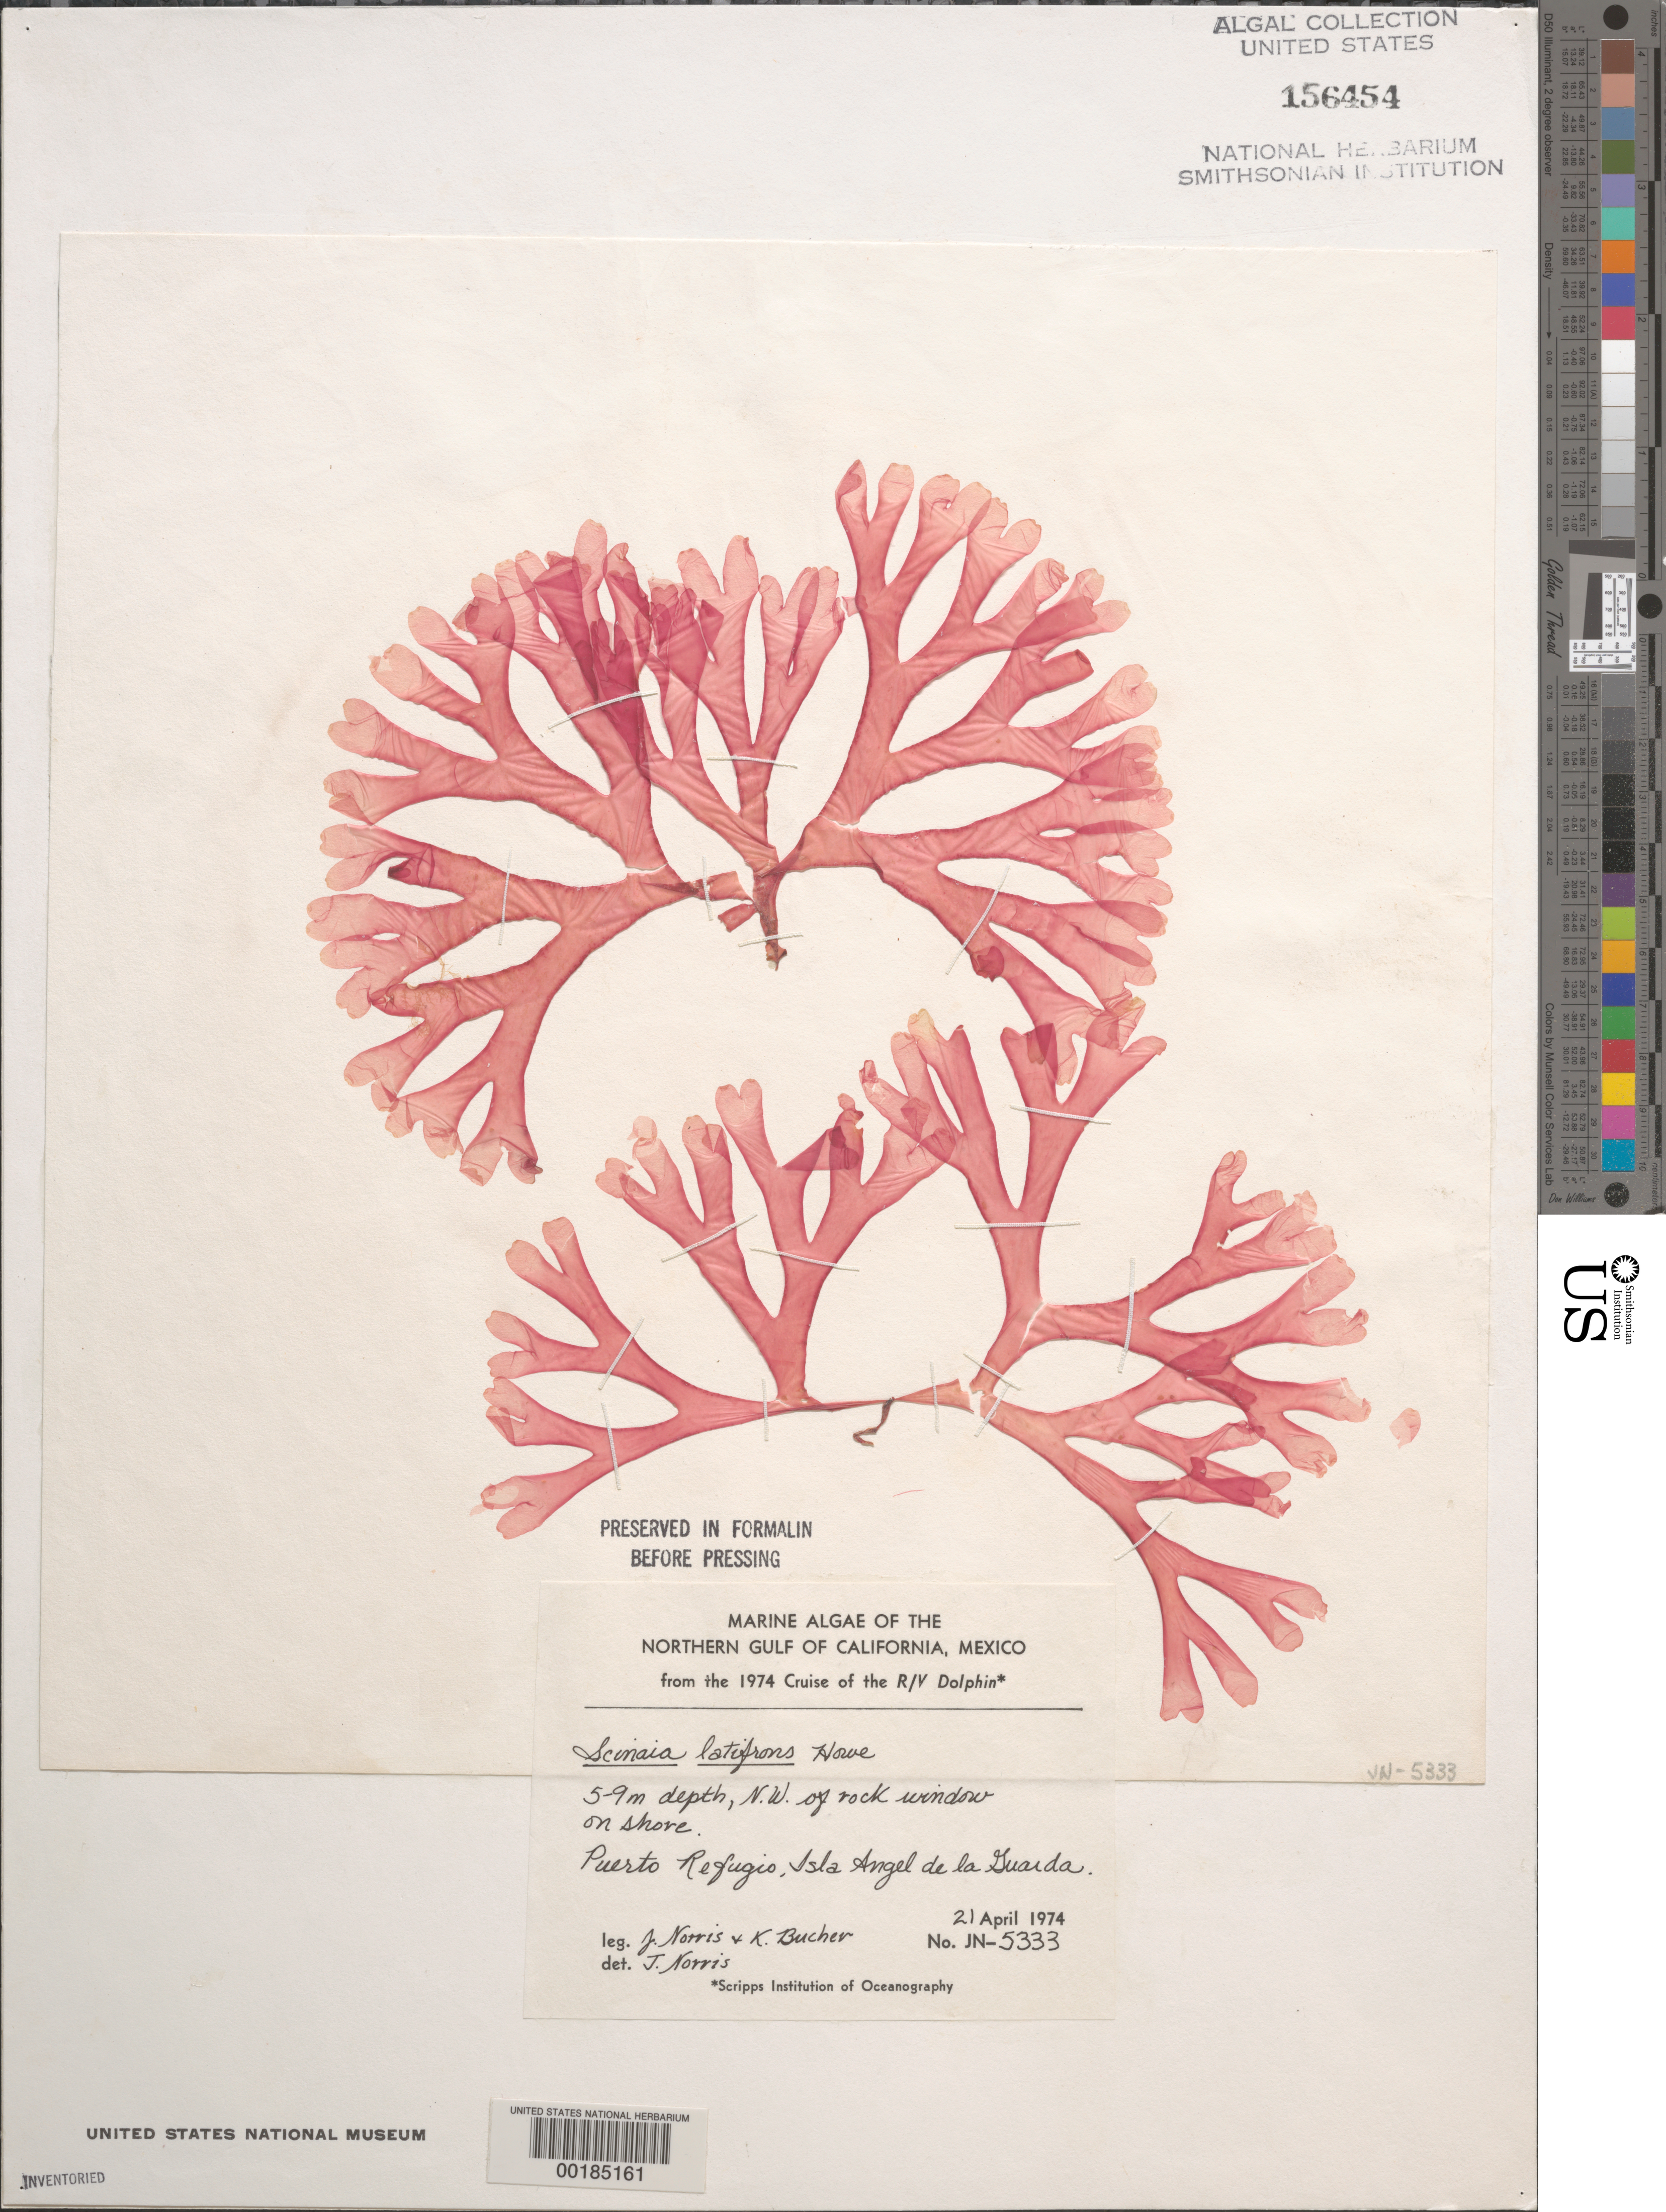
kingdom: Plantae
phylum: Rhodophyta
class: Florideophyceae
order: Nemaliales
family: Scinaiaceae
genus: Scinaia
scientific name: Scinaia latifrons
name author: M. Howe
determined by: Norris, James N.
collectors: J. N. Norris & K. E. Bucher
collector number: JN-5333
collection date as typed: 21 Apr 1974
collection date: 1974-04-21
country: Mexico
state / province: Baja California Norte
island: Isla Angel de la Guarda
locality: Puerto Refugio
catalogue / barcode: US 156454